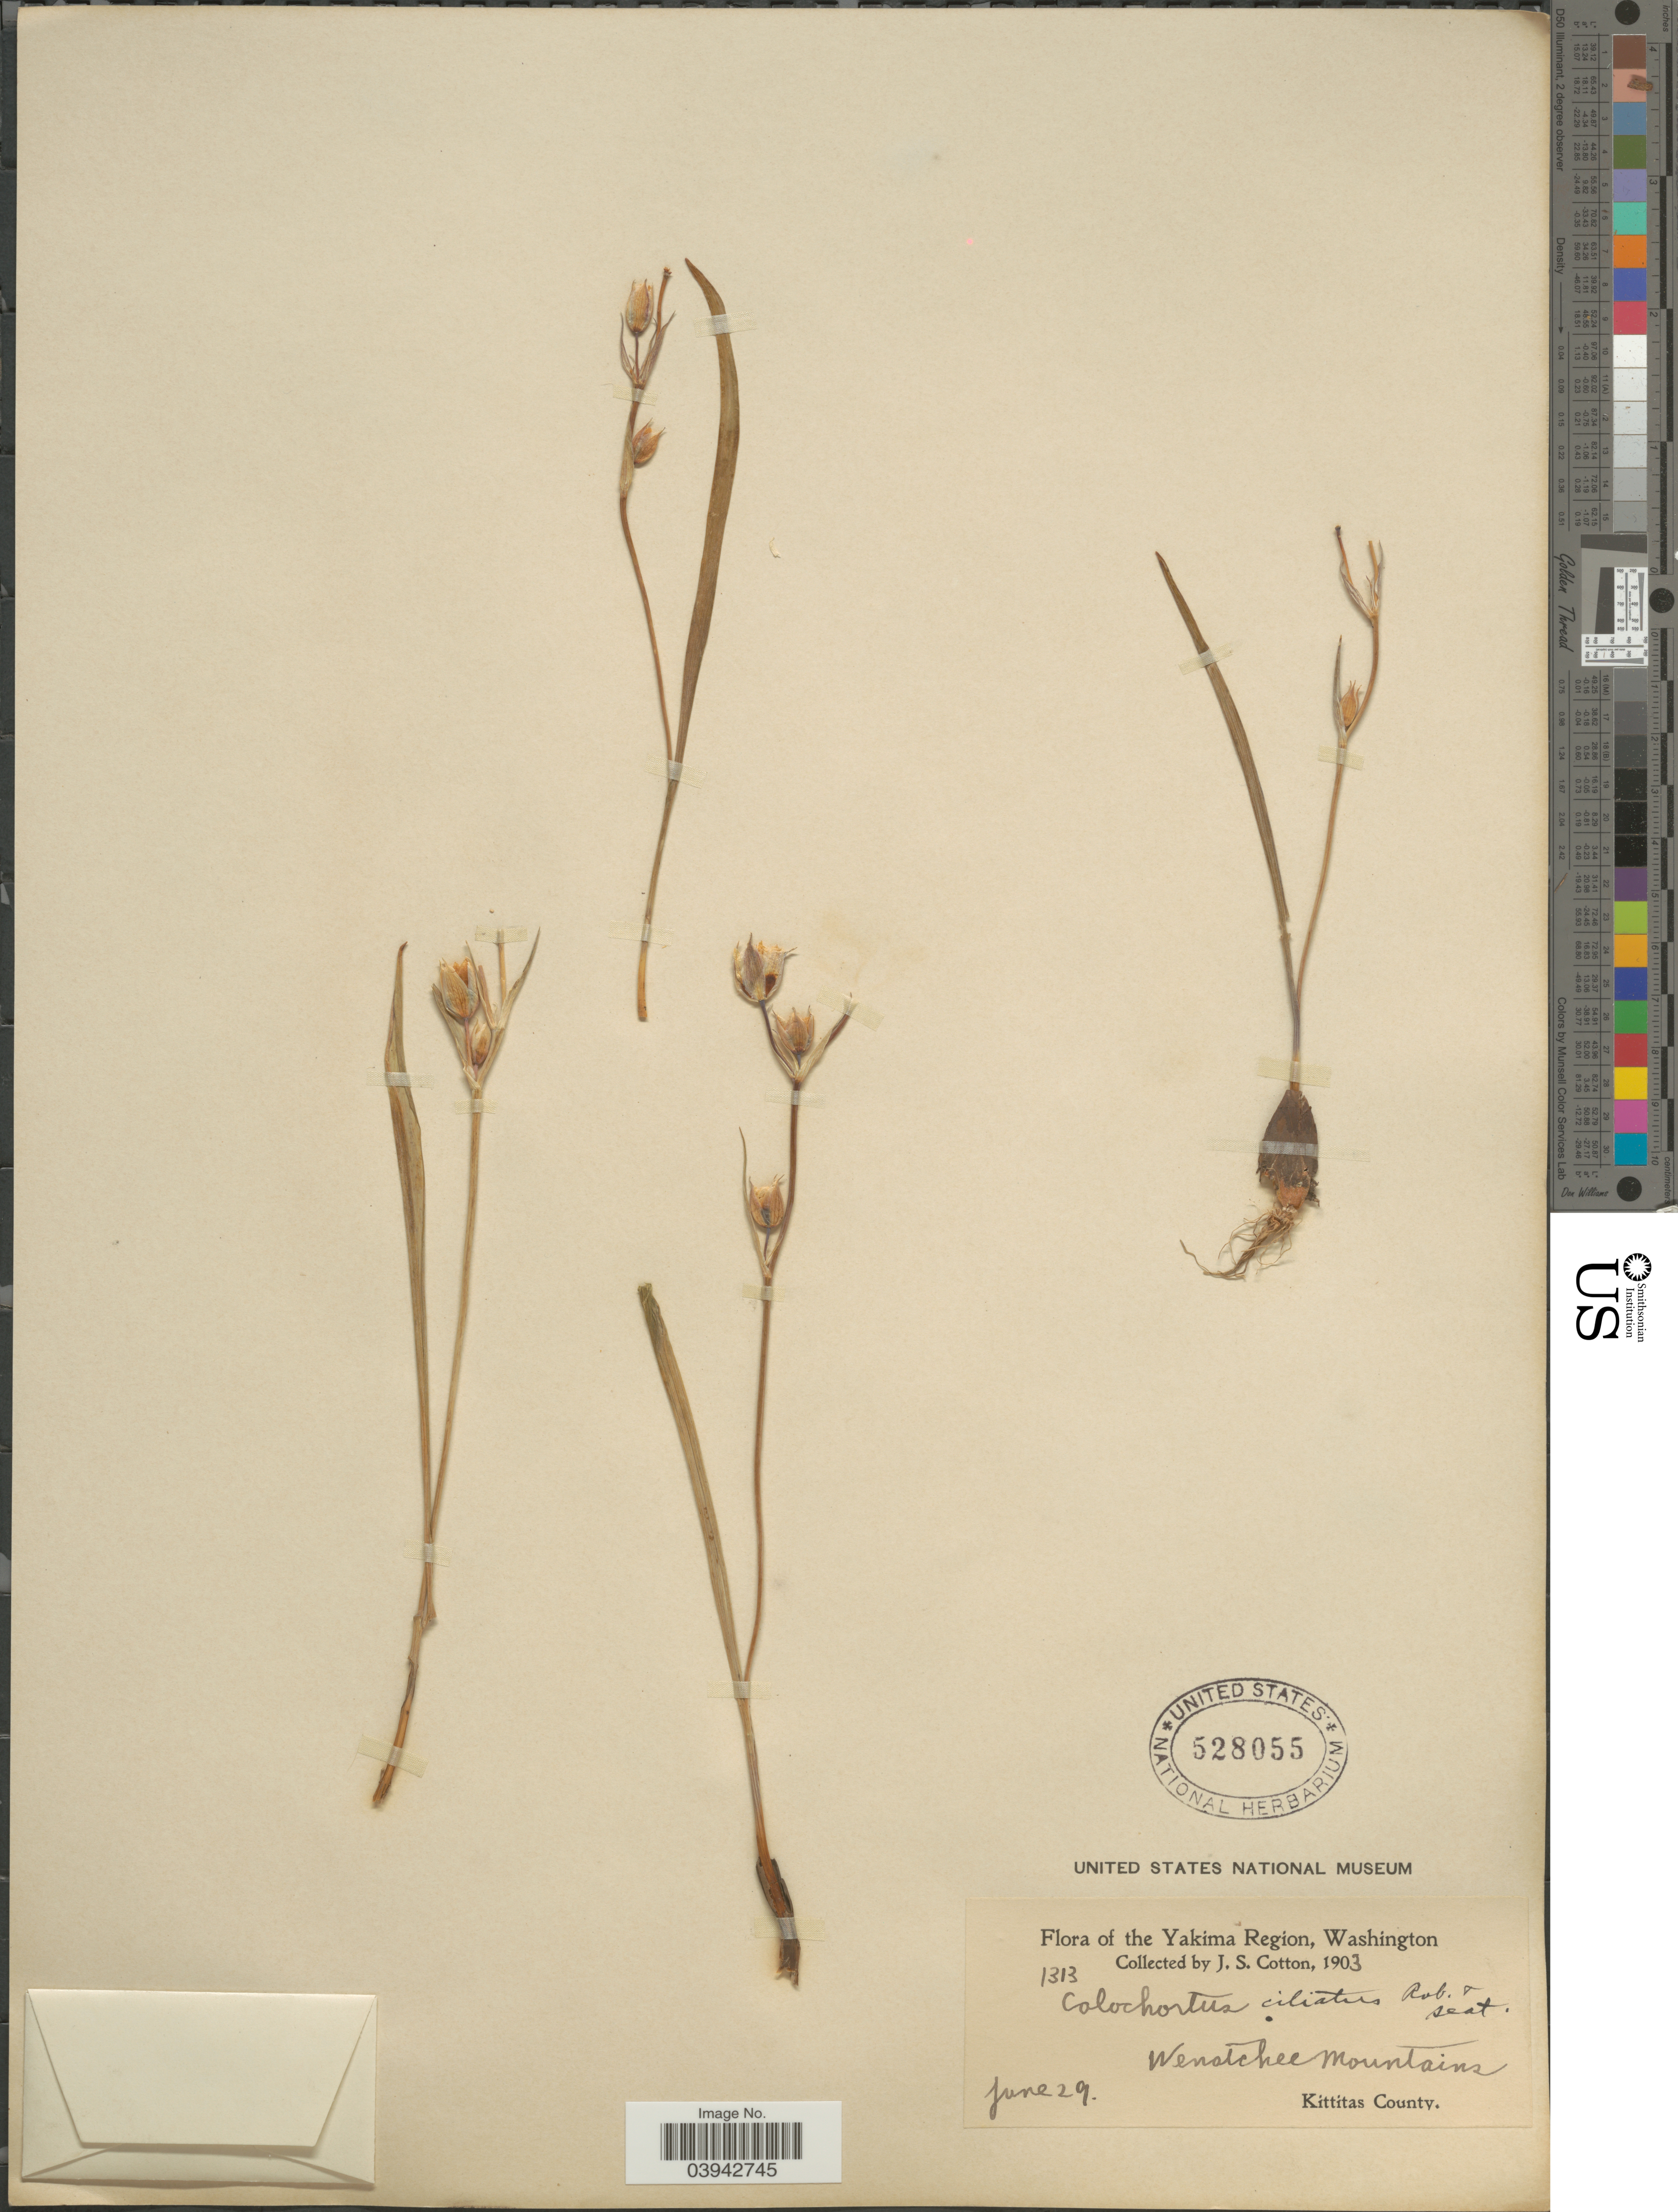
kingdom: Plantae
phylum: Tracheophyta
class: Liliopsida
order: Liliales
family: Liliaceae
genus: Calochortus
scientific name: Calochortus lyallii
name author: Baker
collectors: J. S. Cotton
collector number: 1313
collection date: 1903-06-29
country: United States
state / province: Washington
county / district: Kittitas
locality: The Yakima Region. Wenatchee Mountains. Kittitas County.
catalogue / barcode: US 528055